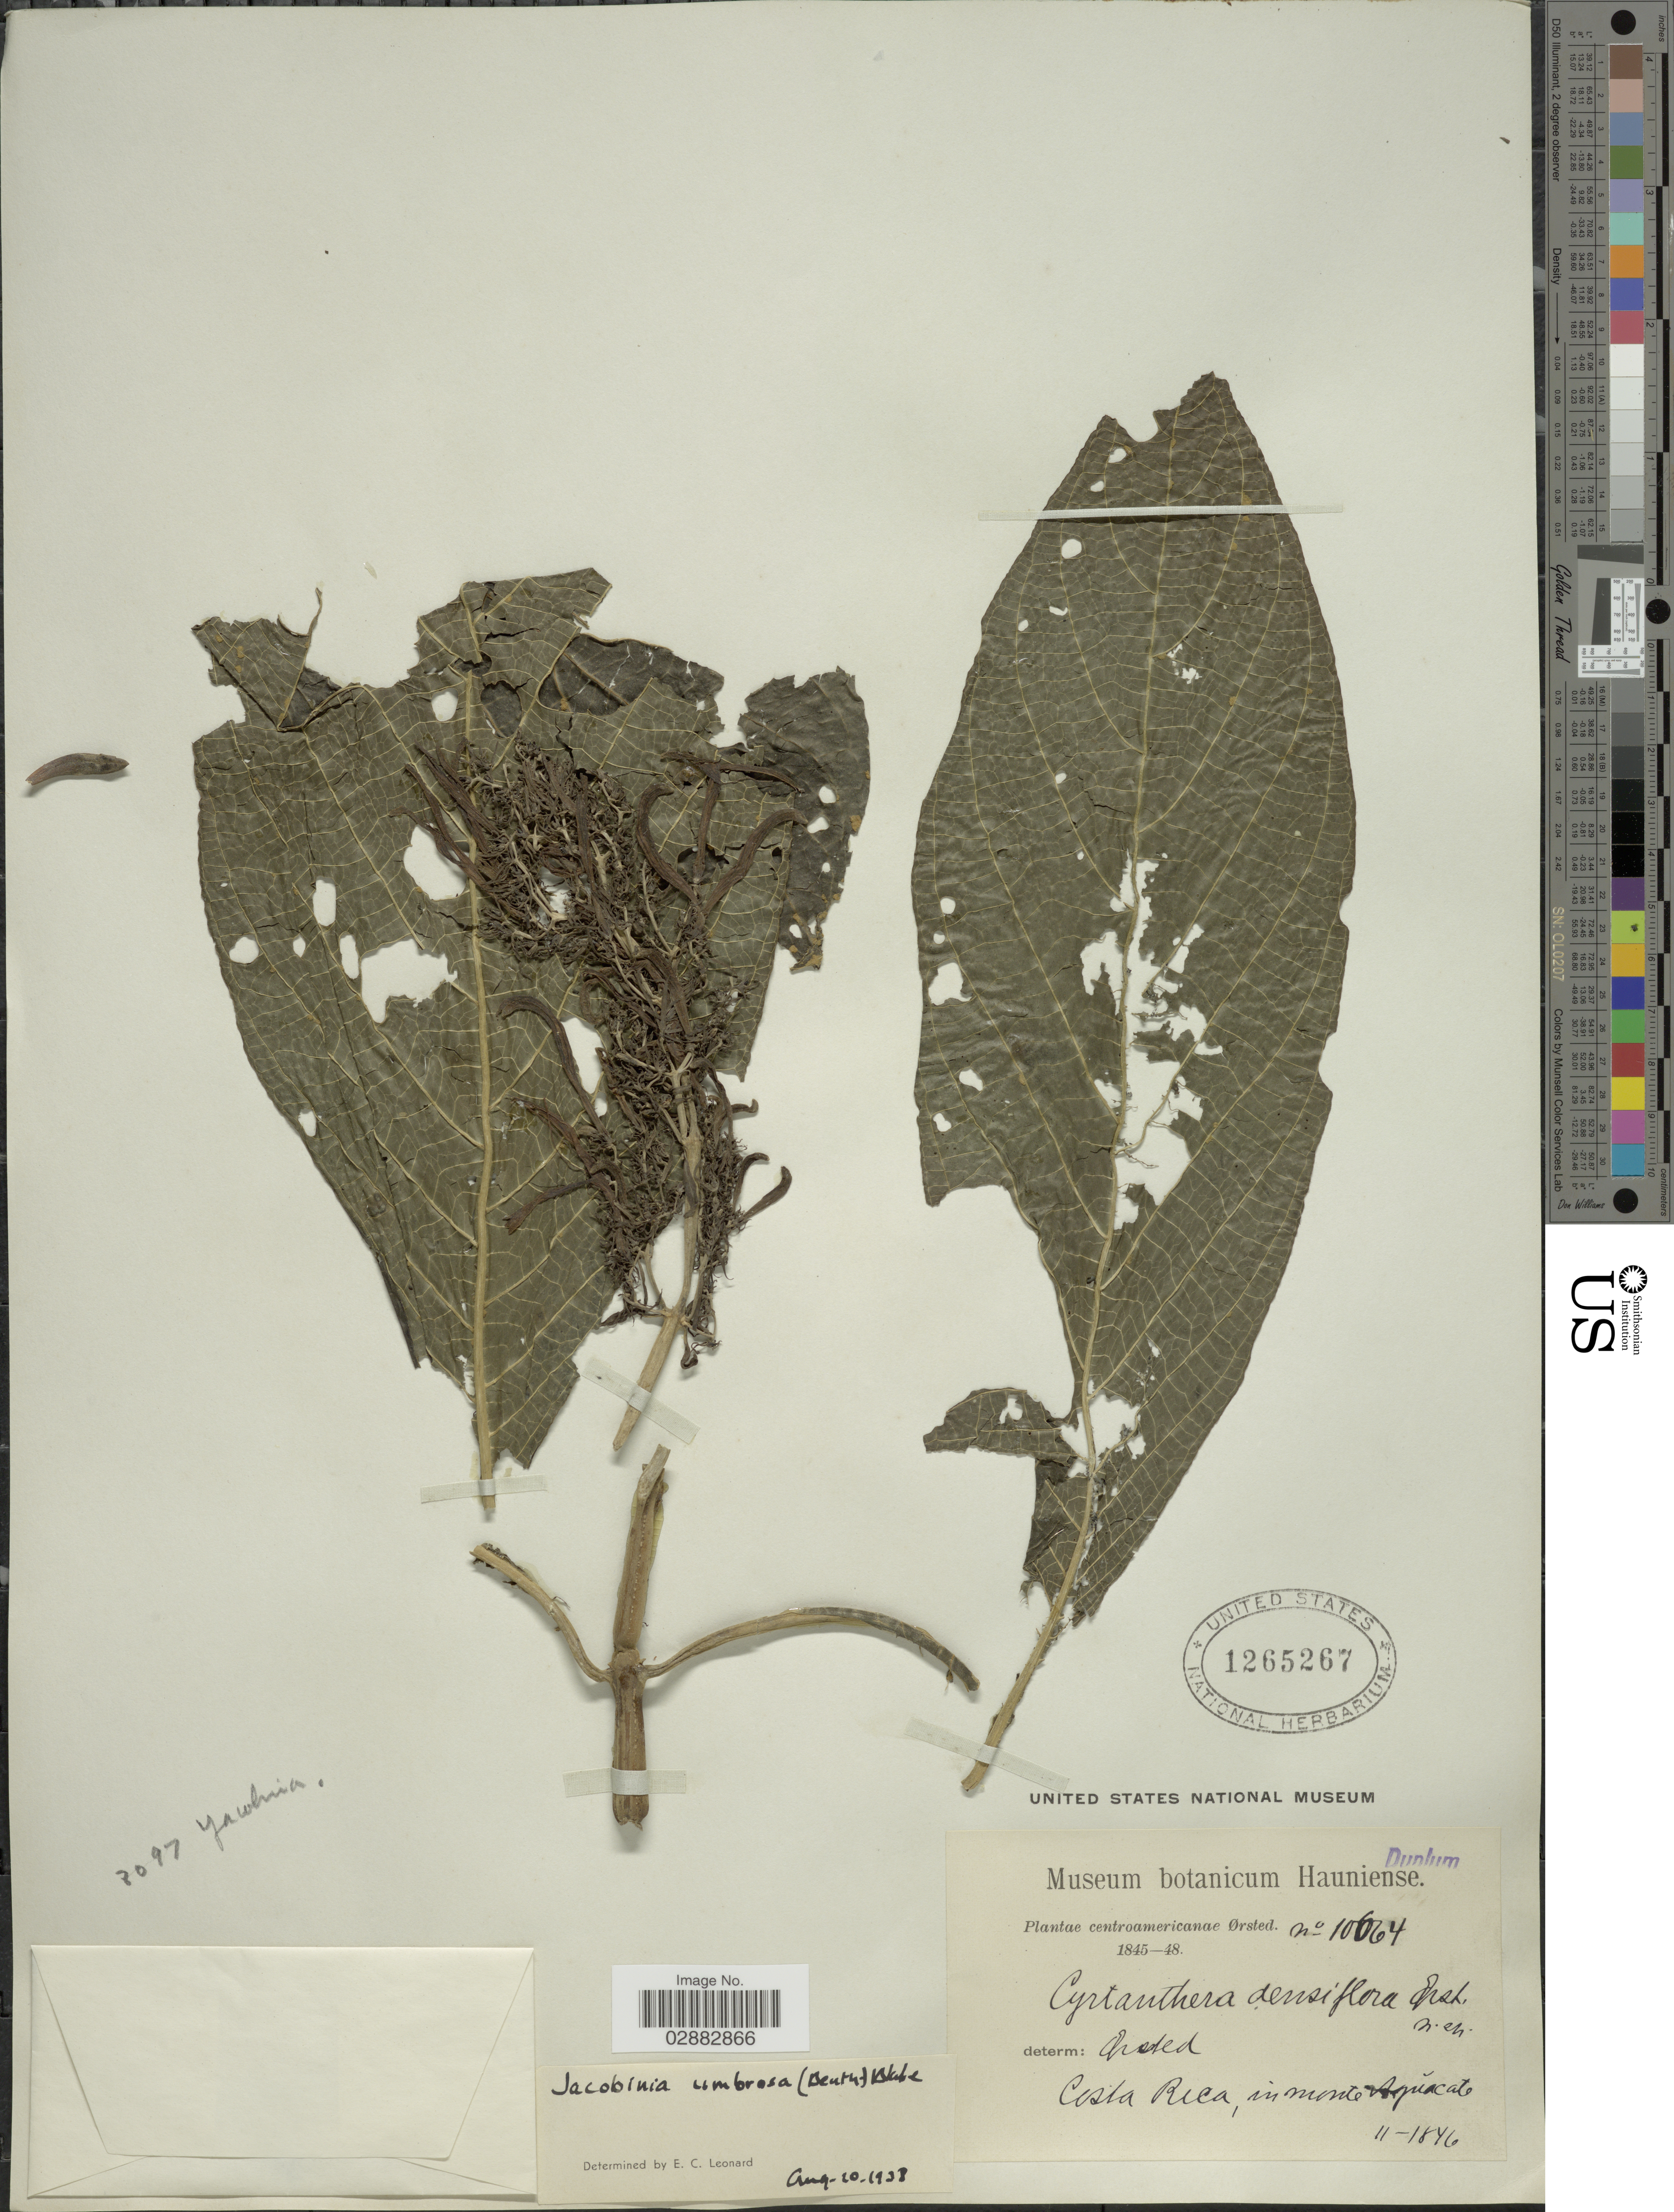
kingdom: Plantae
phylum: Tracheophyta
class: Magnoliopsida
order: Lamiales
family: Acanthaceae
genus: Jacobinia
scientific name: Jacobinia umbrosa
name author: (Benth.) S.F. Blake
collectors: Ørsted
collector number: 10064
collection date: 1846-11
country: Costa Rica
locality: In monte Aguacate.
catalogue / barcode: US 1265267